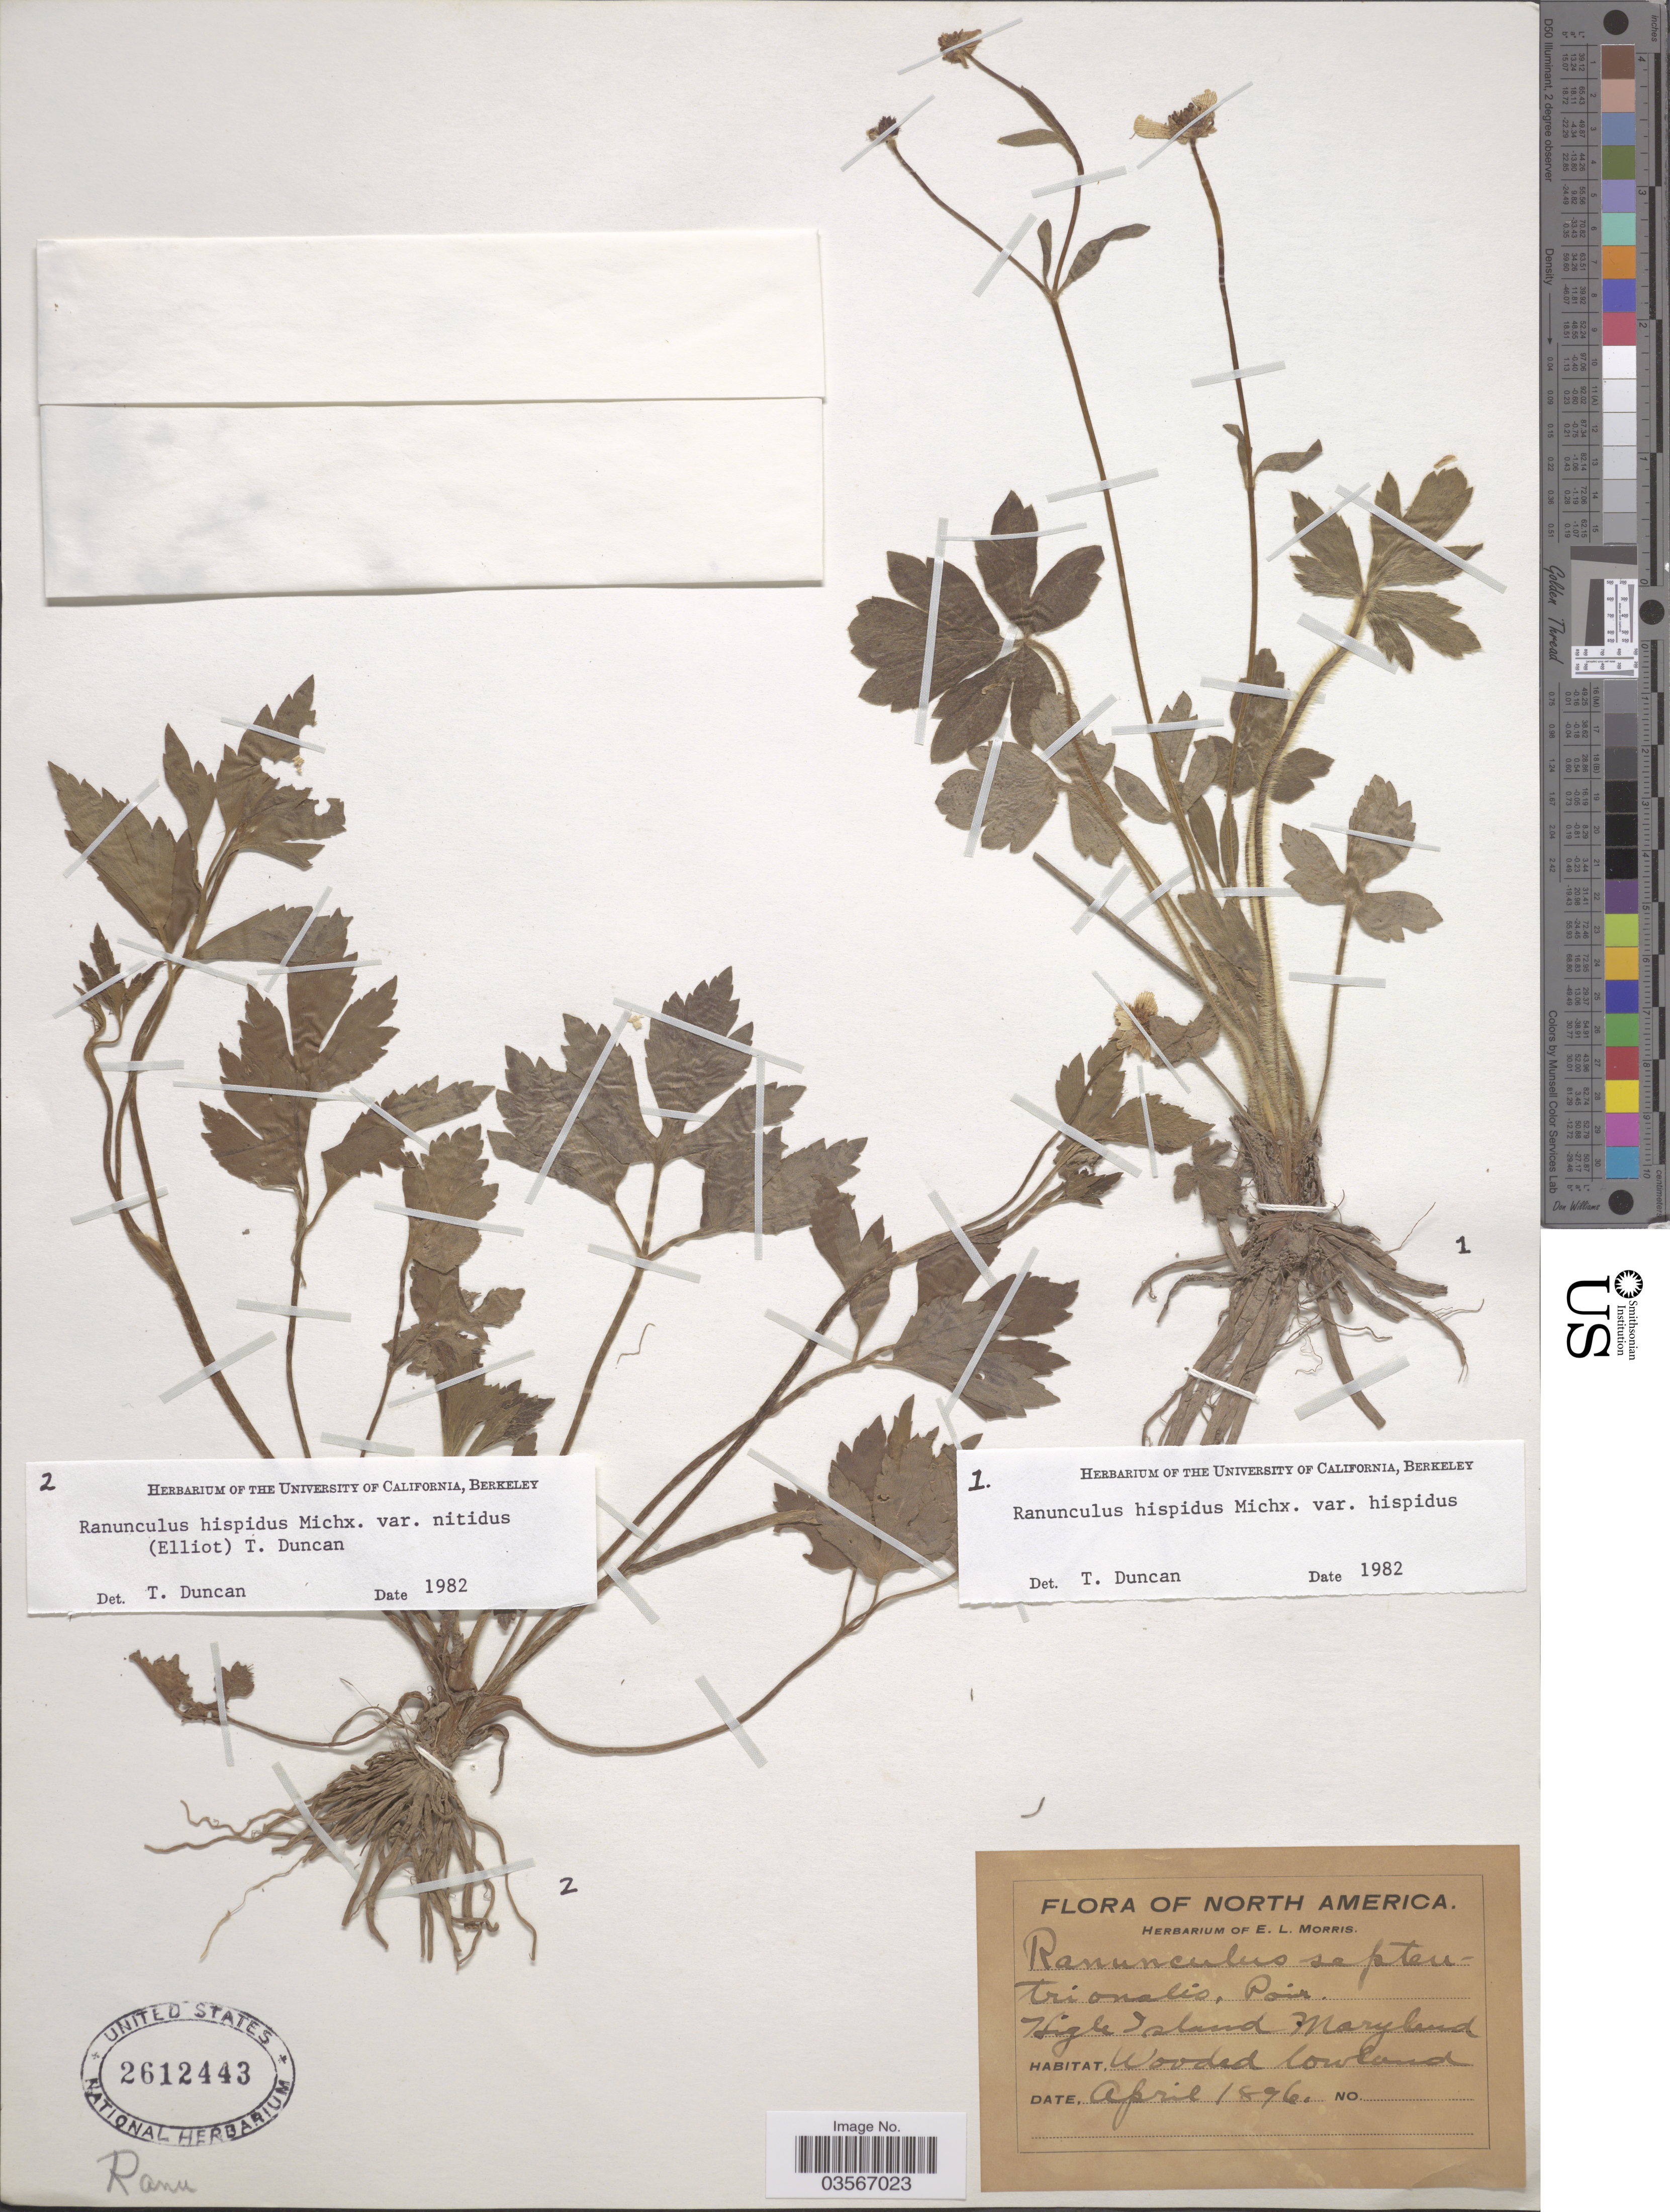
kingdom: Plantae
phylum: Tracheophyta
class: Magnoliopsida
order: Ranunculales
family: Ranunculaceae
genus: Ranunculus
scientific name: Ranunculus hispidus var. nitidus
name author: (Chapm.) T. Duncan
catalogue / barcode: US 2612443-2